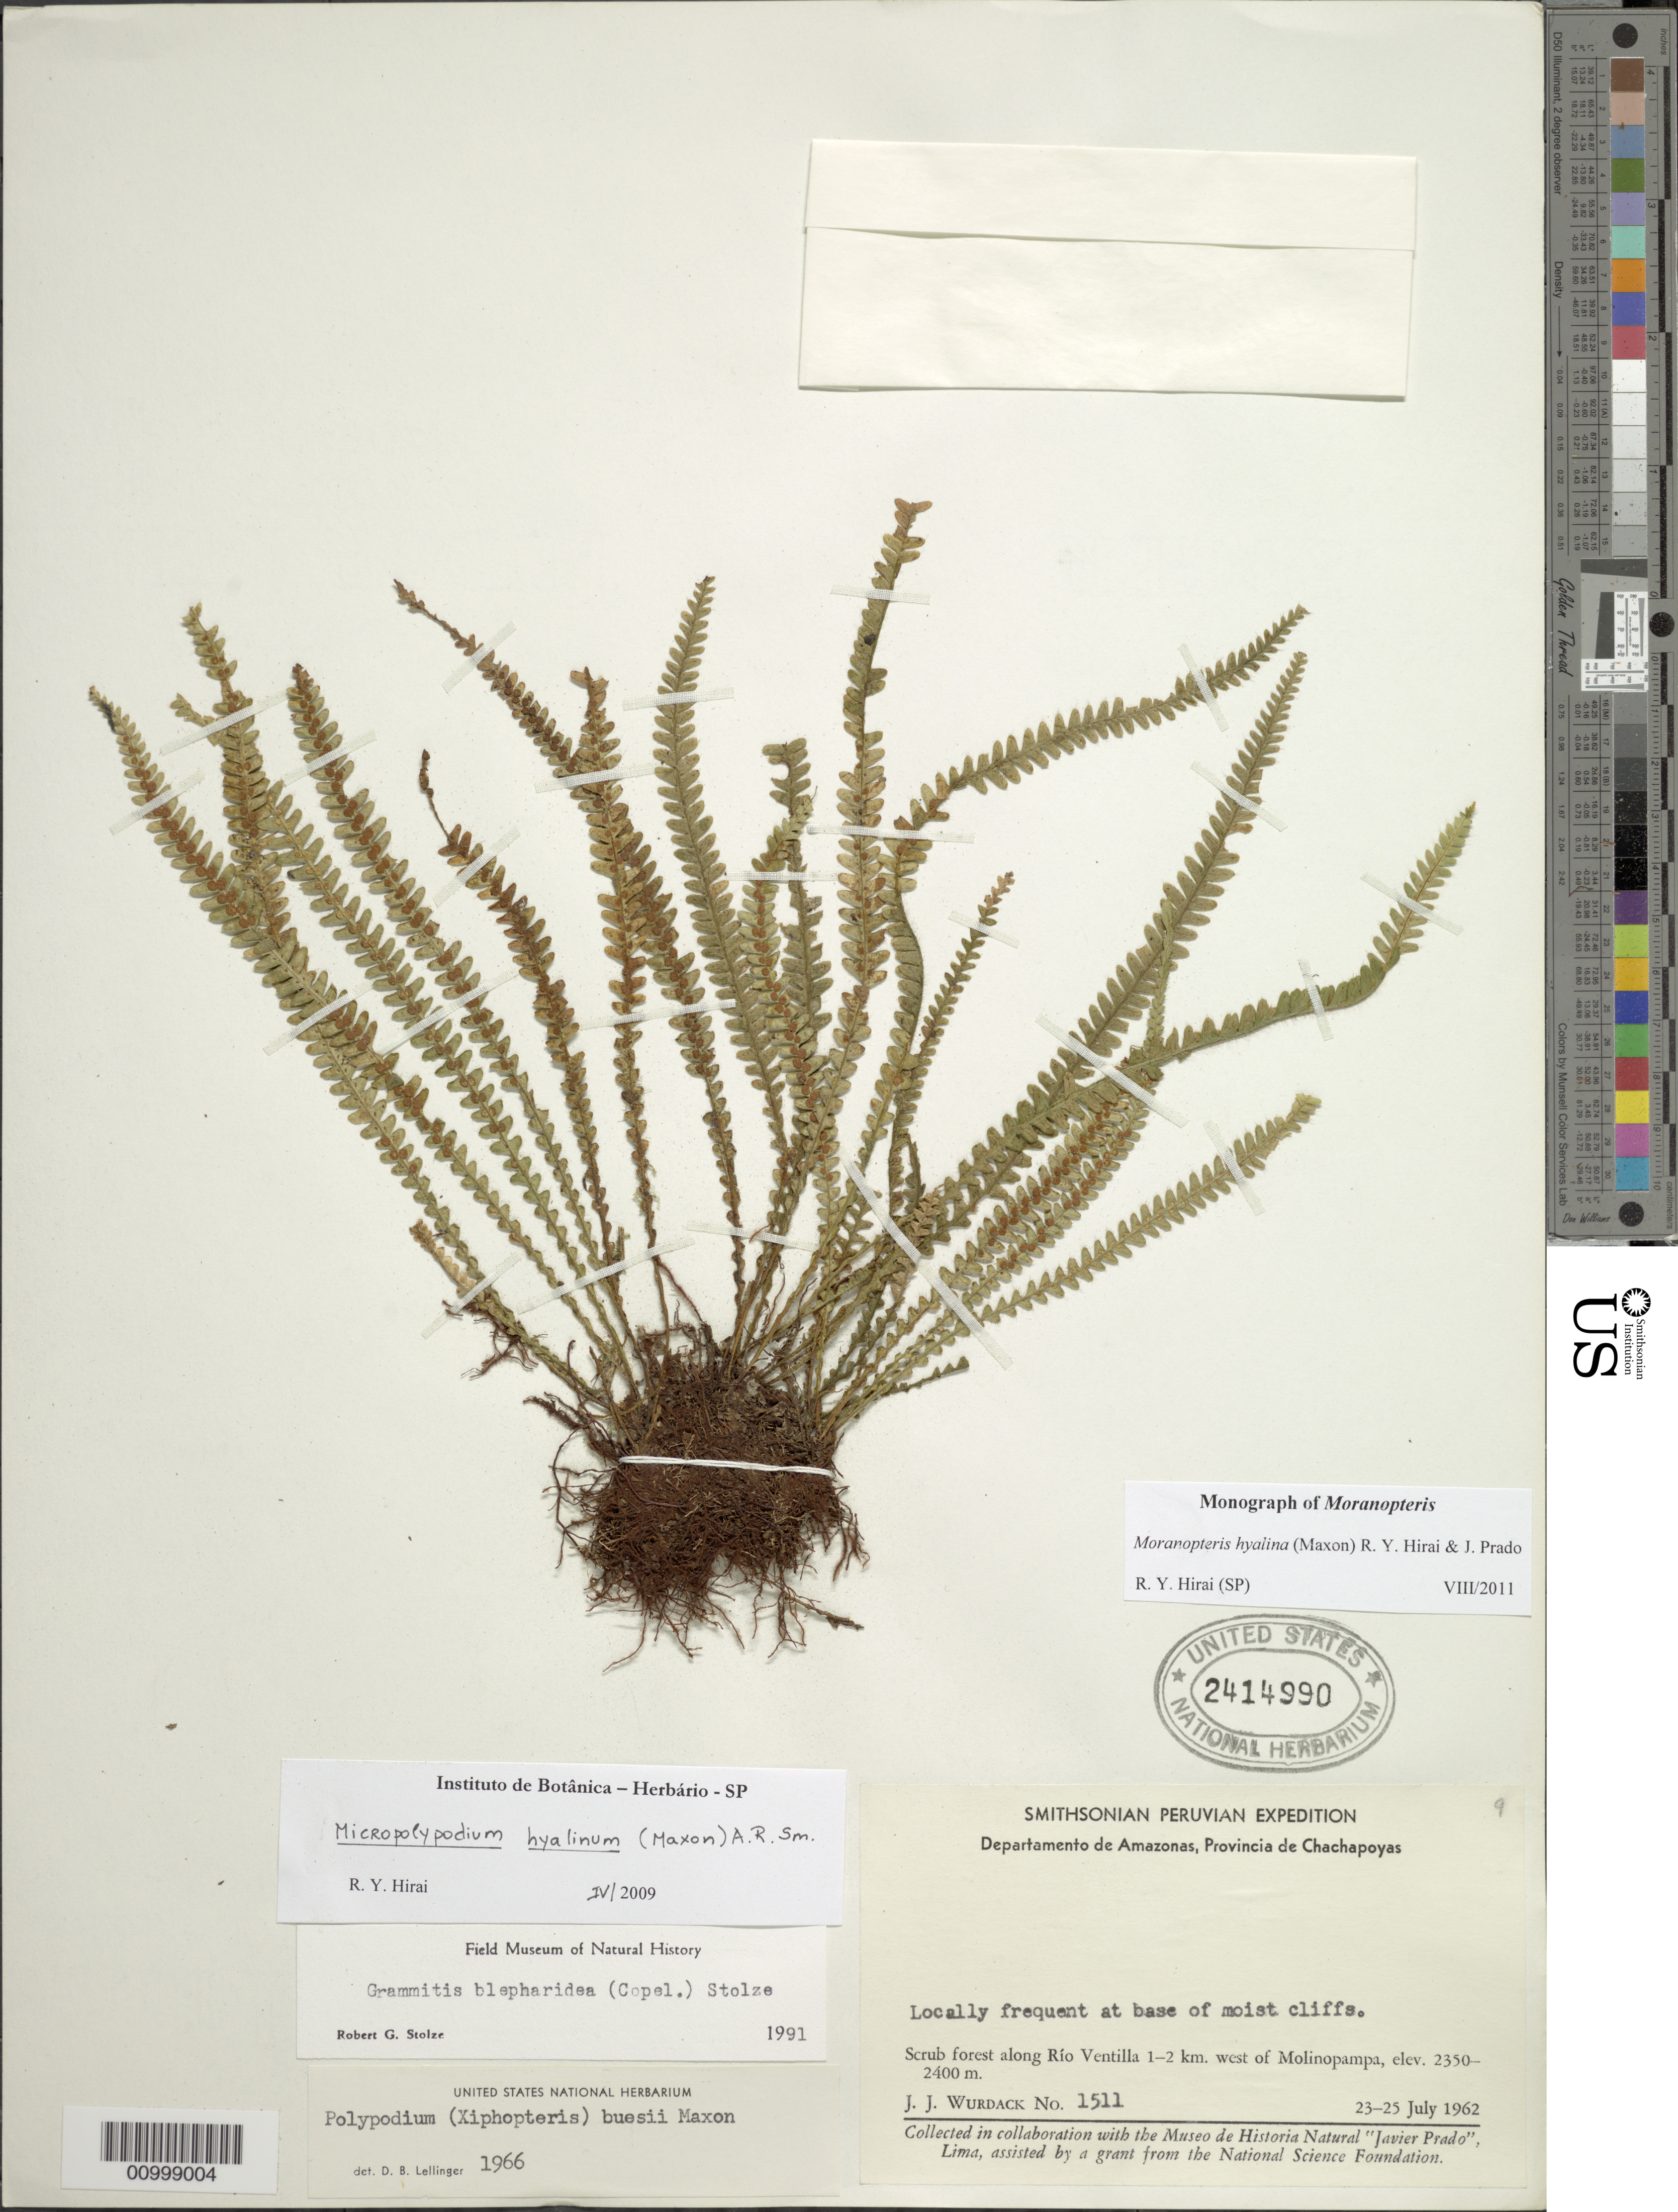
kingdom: Plantae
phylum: Tracheophyta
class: Polypodiopsida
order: Polypodiales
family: Polypodiaceae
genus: Moranopteris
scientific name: Moranopteris hyalina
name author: (Maxon) R. Y. Hirai & J. Prado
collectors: J. J. Wurdack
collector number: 1511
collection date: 1962-07-23/1962-07-25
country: Peru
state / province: Amazonas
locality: Provincia de Chachapoyas, Scrub forest along Rio Ventilla 1-2 km. west of Molinopampa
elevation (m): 2350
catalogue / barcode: US 2414990